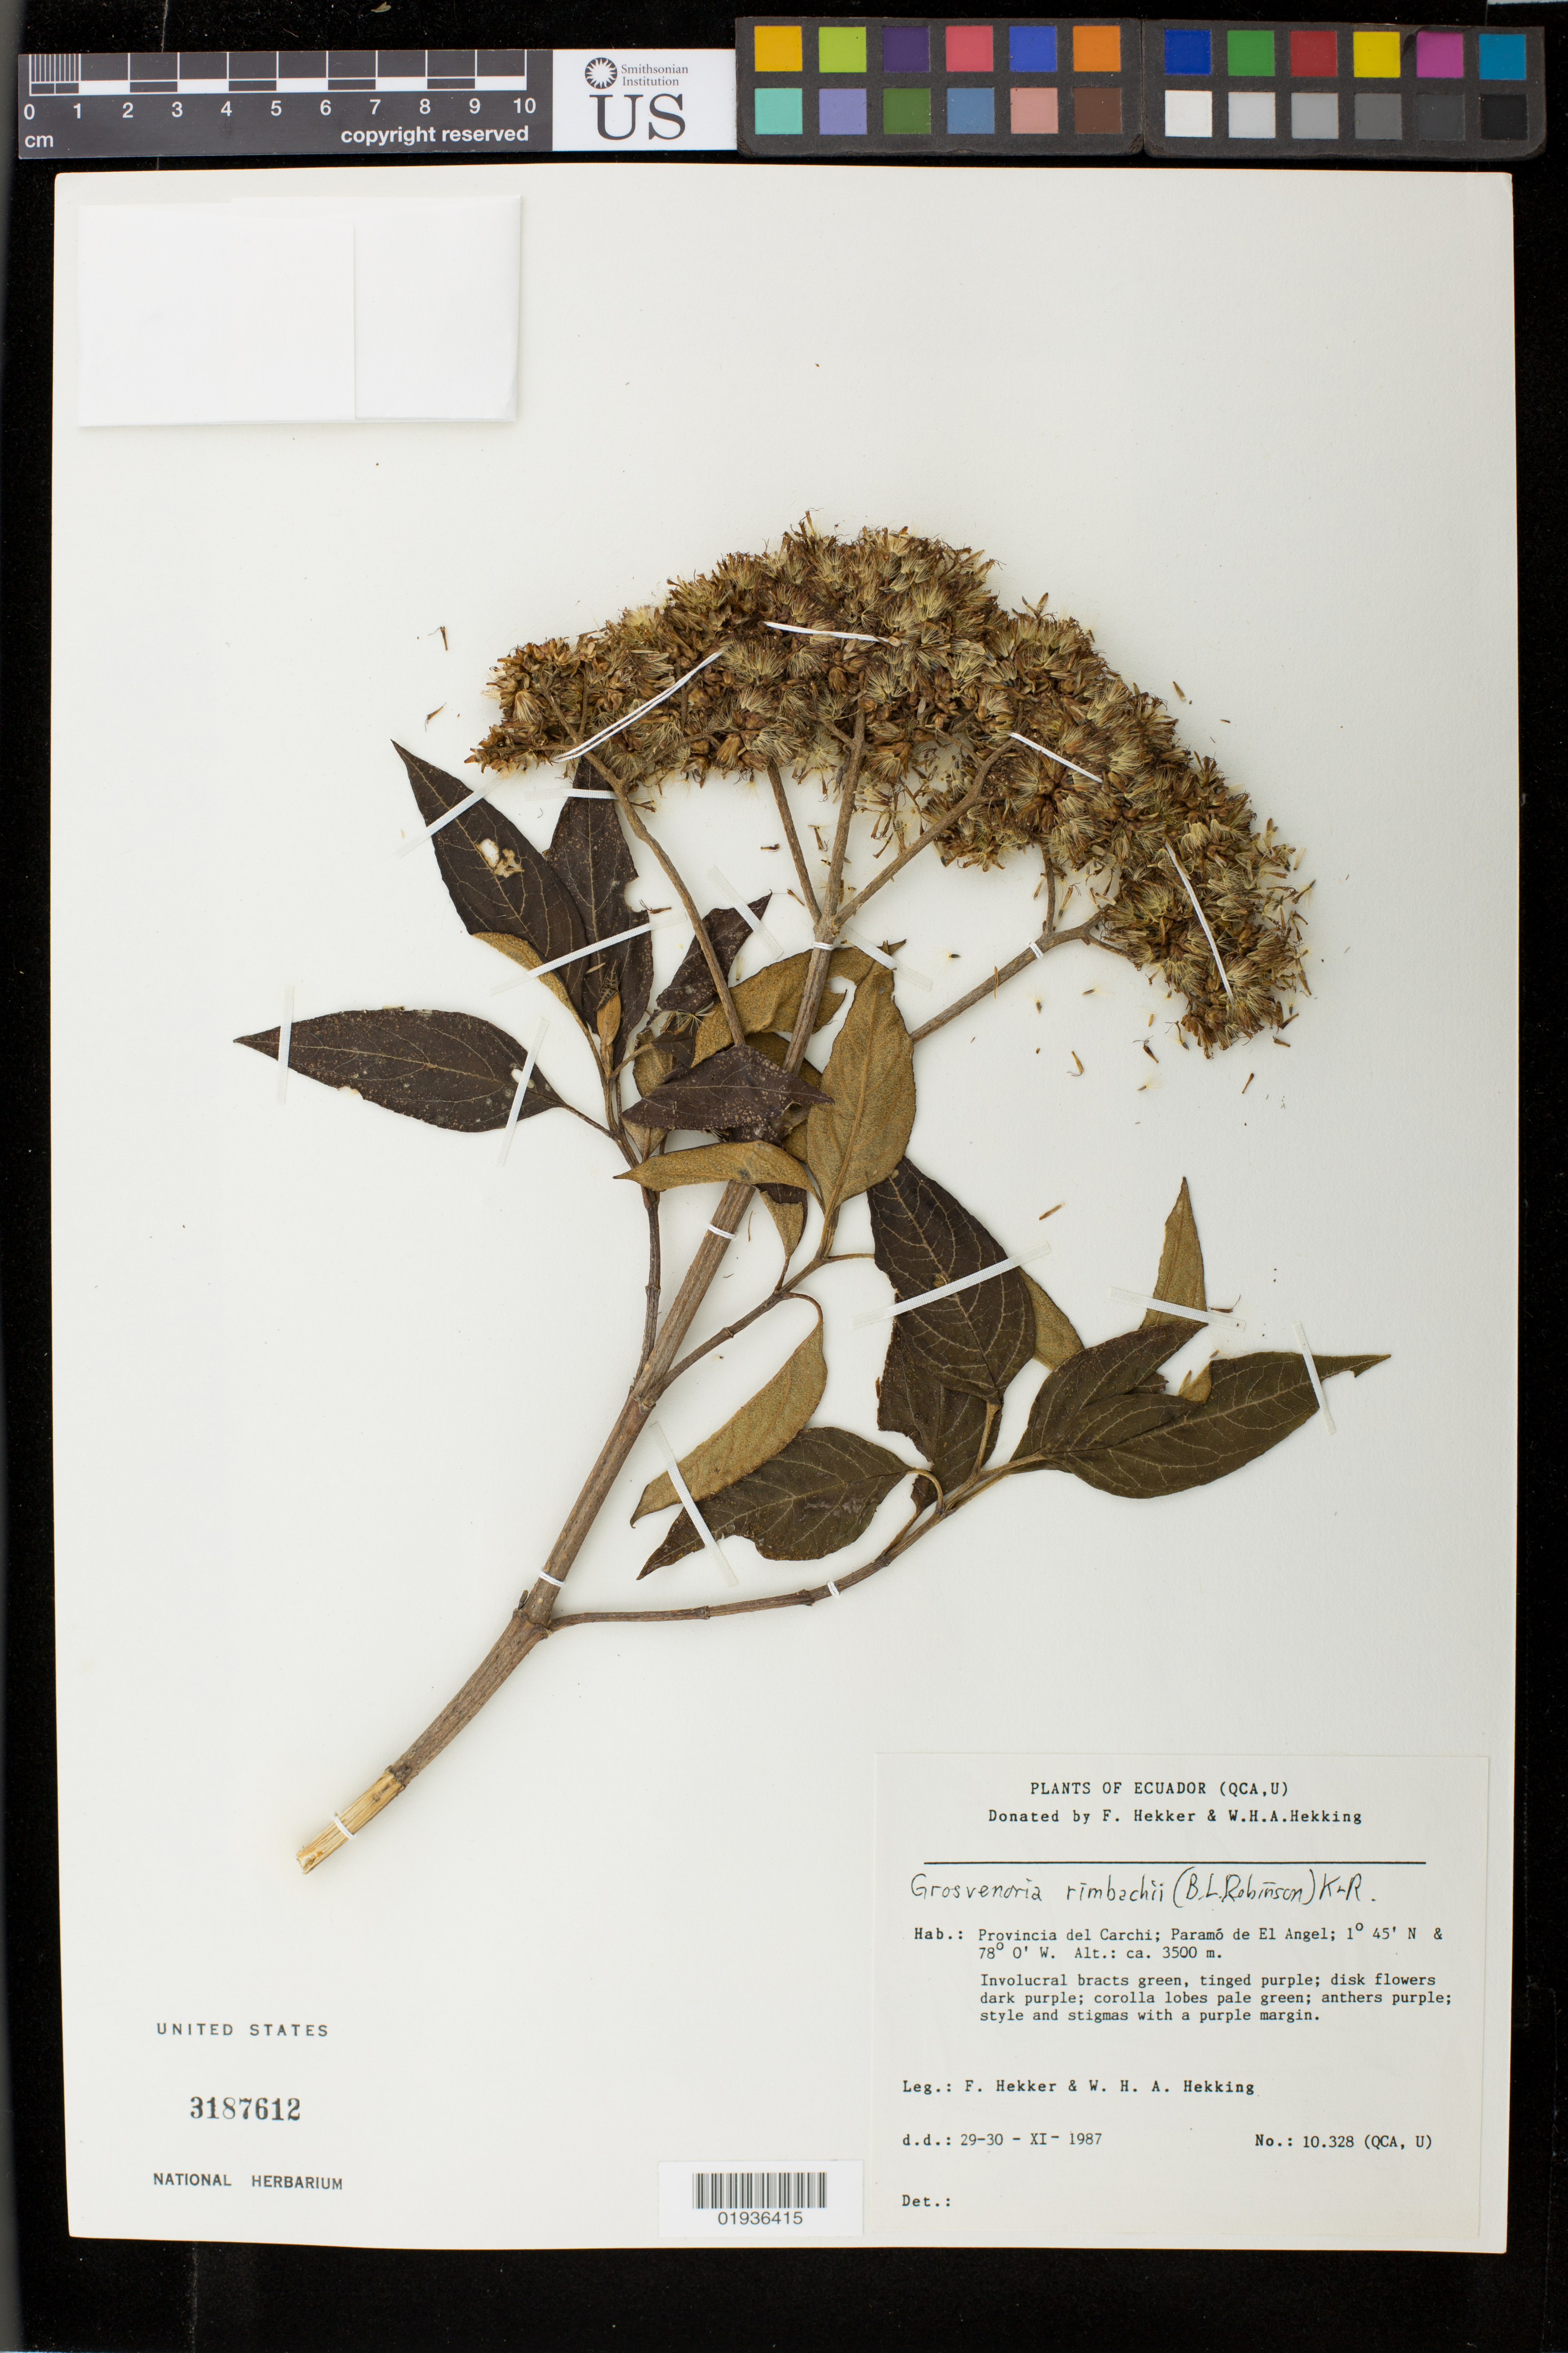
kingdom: Plantae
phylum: Tracheophyta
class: Magnoliopsida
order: Asterales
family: Asteraceae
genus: Grosvenoria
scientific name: Grosvenoria rimbachii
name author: (B.L. Rob.) R.M. King & H. Rob.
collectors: F. Hekker & W. H. A. Hekking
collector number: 10.328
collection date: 1897-11-29/1987-11-30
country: Ecuador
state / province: Carchi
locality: Paramo de El Angel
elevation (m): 3500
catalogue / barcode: US 3187612